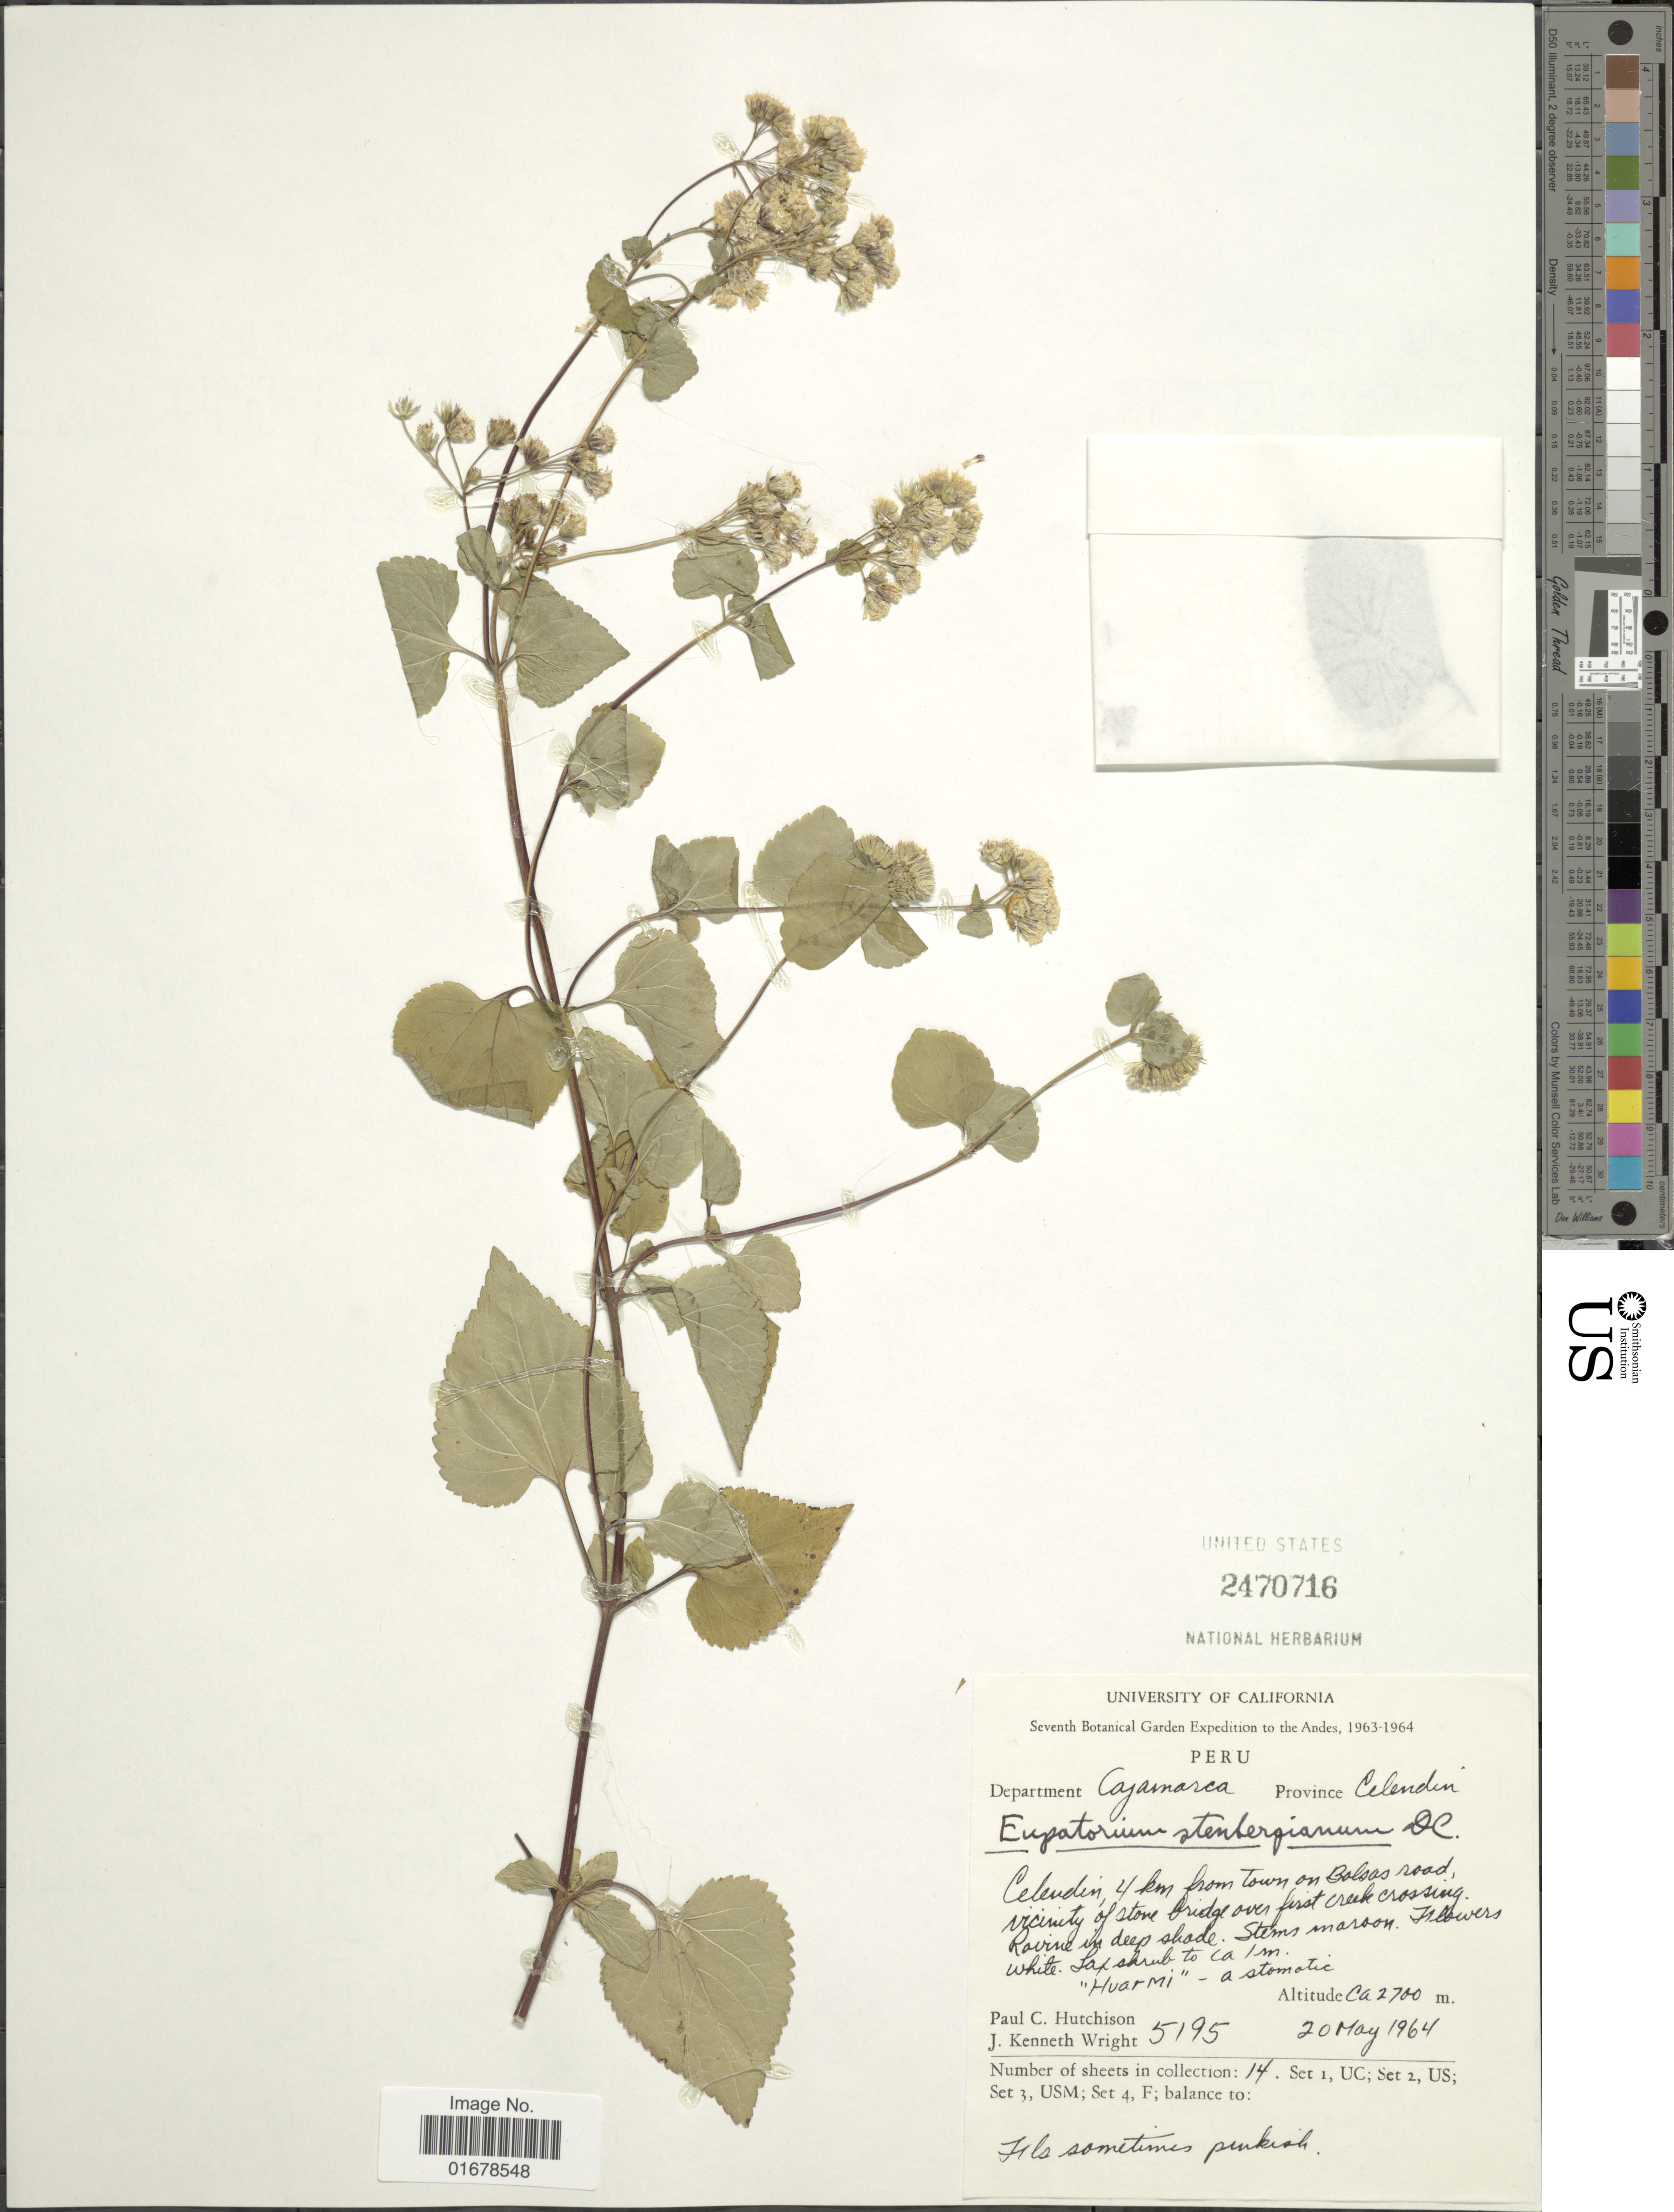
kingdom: Plantae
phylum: Tracheophyta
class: Magnoliopsida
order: Asterales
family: Asteraceae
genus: Ageratina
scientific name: Ageratina sp.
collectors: P. C. Hutchison & J. K. Wright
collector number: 5195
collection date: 1964-05-20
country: Peru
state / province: Cajamarca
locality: Department Cajamarca, Province Celendin, Celedin, 4 km from town on Balsas road, vicinity of stone bridge over forest creek crossing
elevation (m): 2700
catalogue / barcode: US 2470716